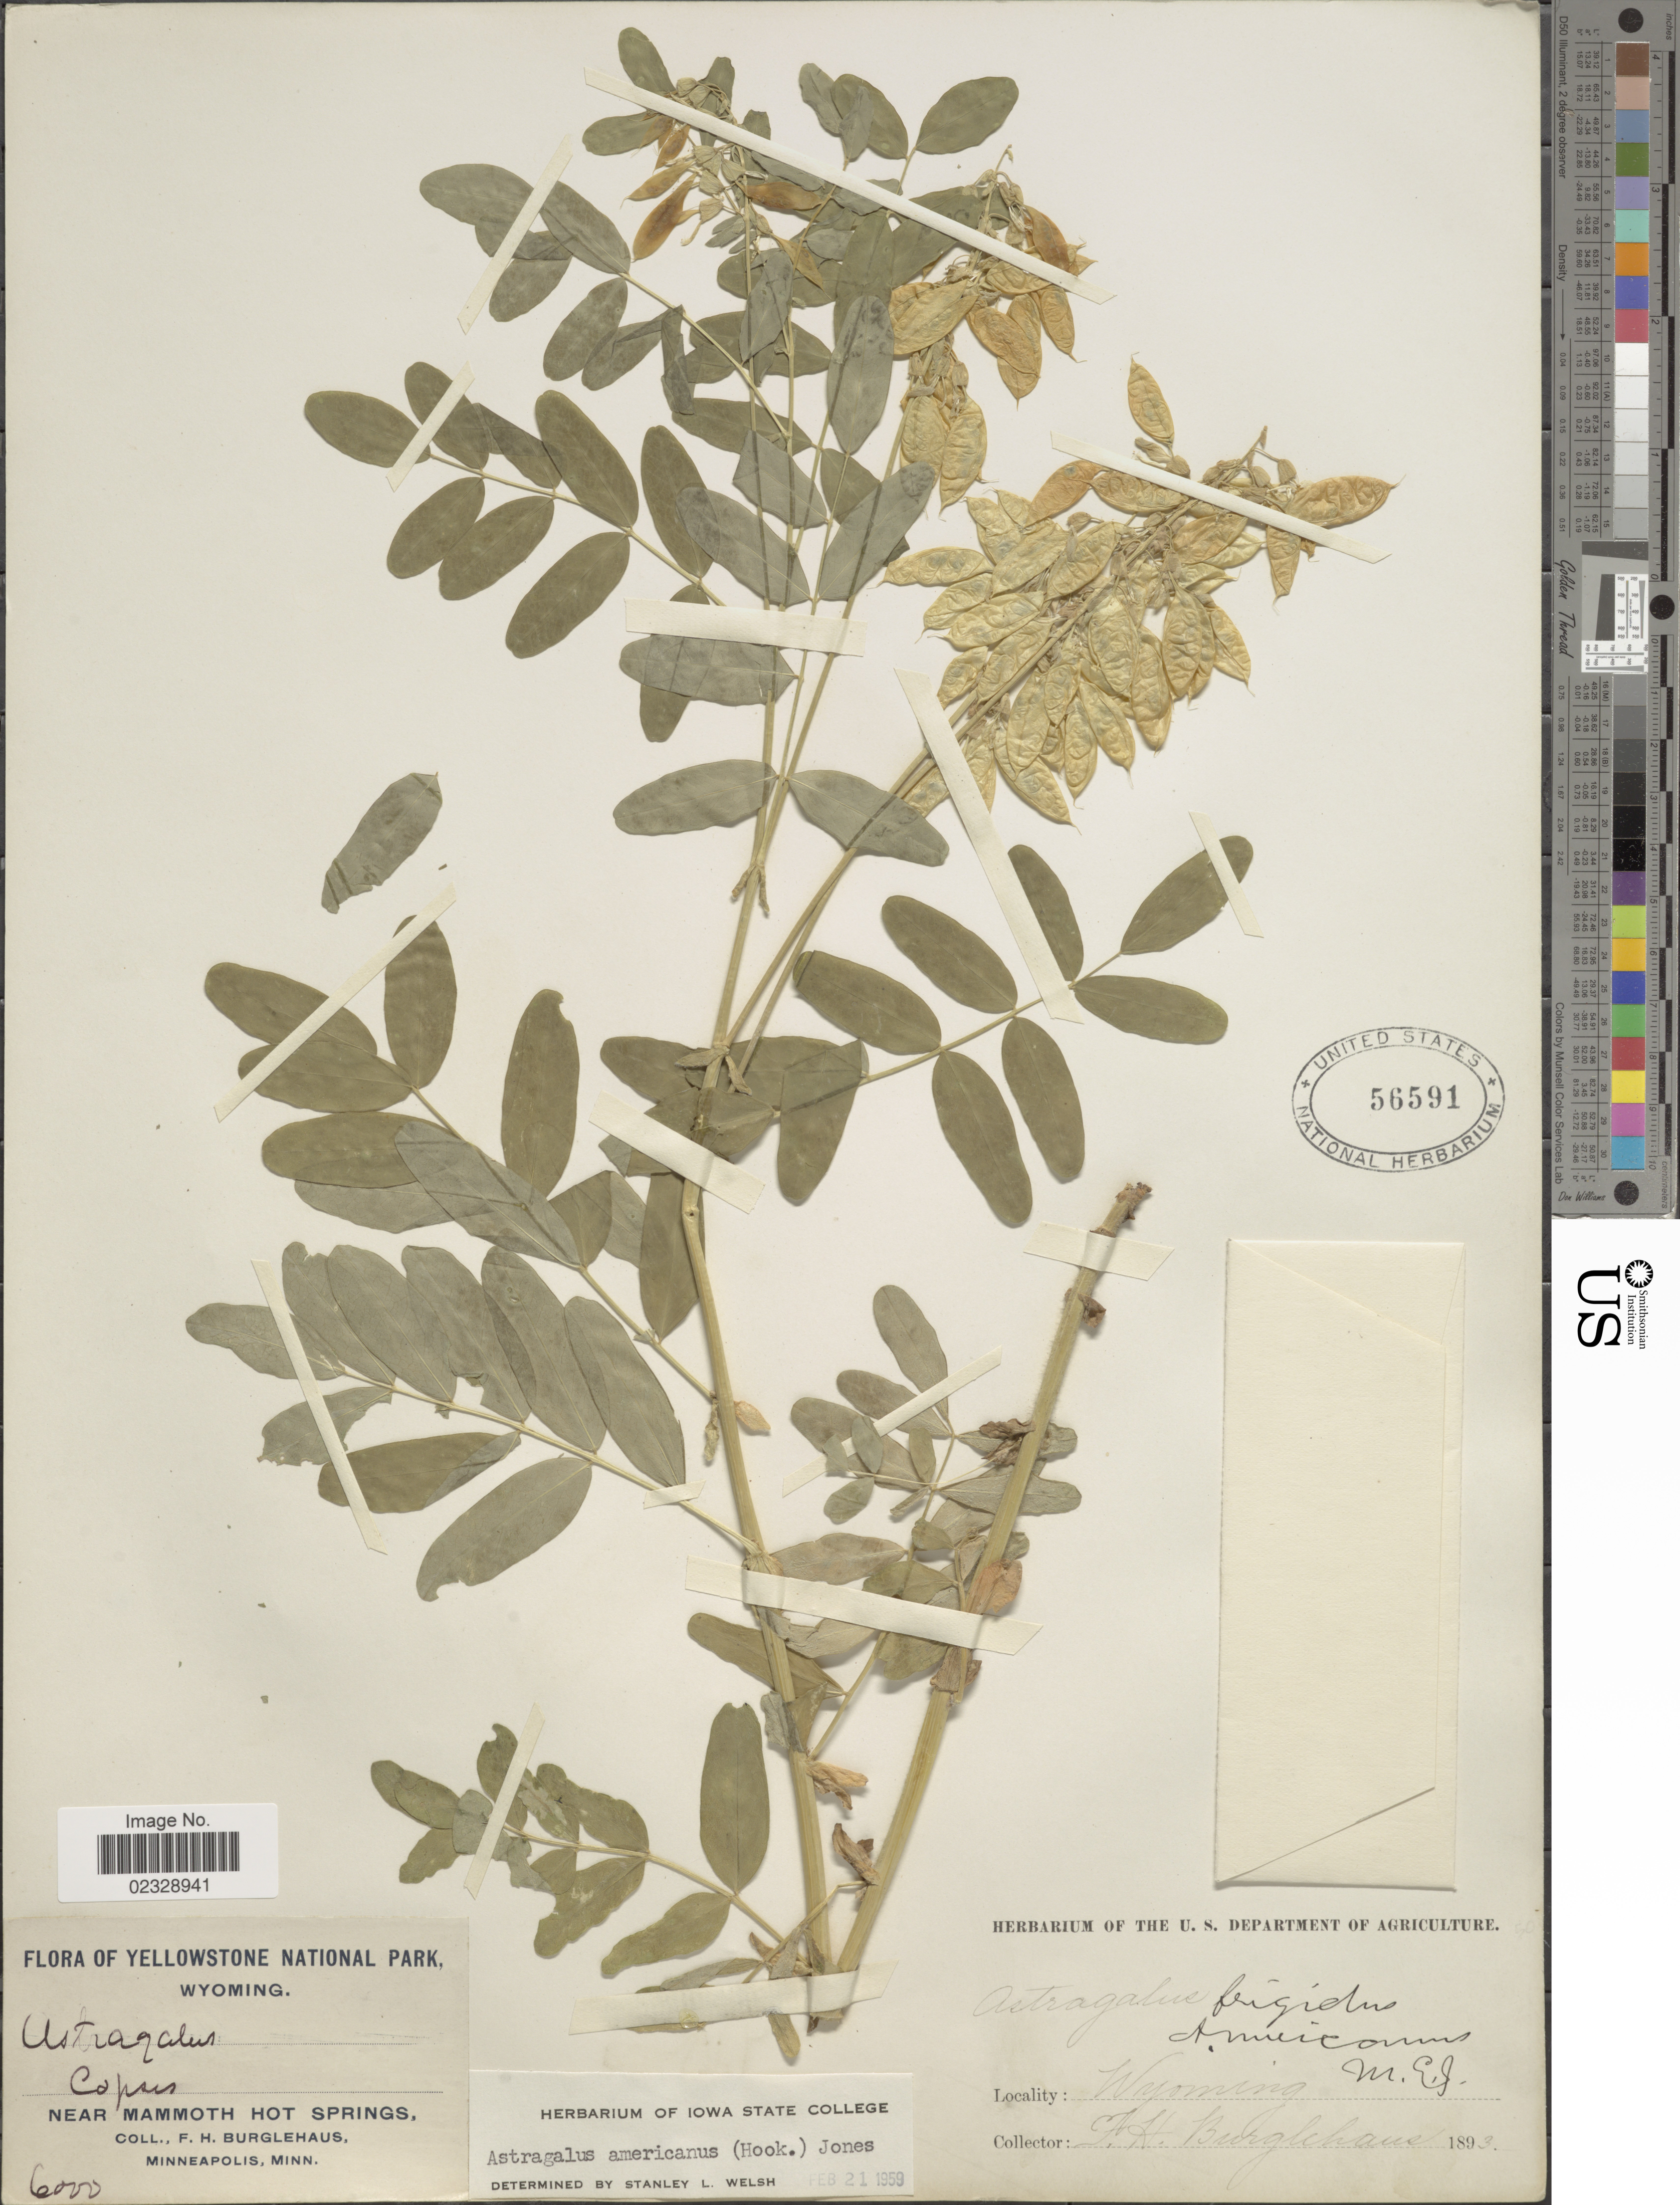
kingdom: Plantae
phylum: Tracheophyta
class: Magnoliopsida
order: Fabales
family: Fabaceae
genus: Astragalus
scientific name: Astragalus americanus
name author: (Hook.) M.E. Jones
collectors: F. Burglehaus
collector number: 6000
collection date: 1893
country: United States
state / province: Wyoming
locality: Yellowstone National Park, Near Mammoth Hot Springs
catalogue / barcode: US 56591